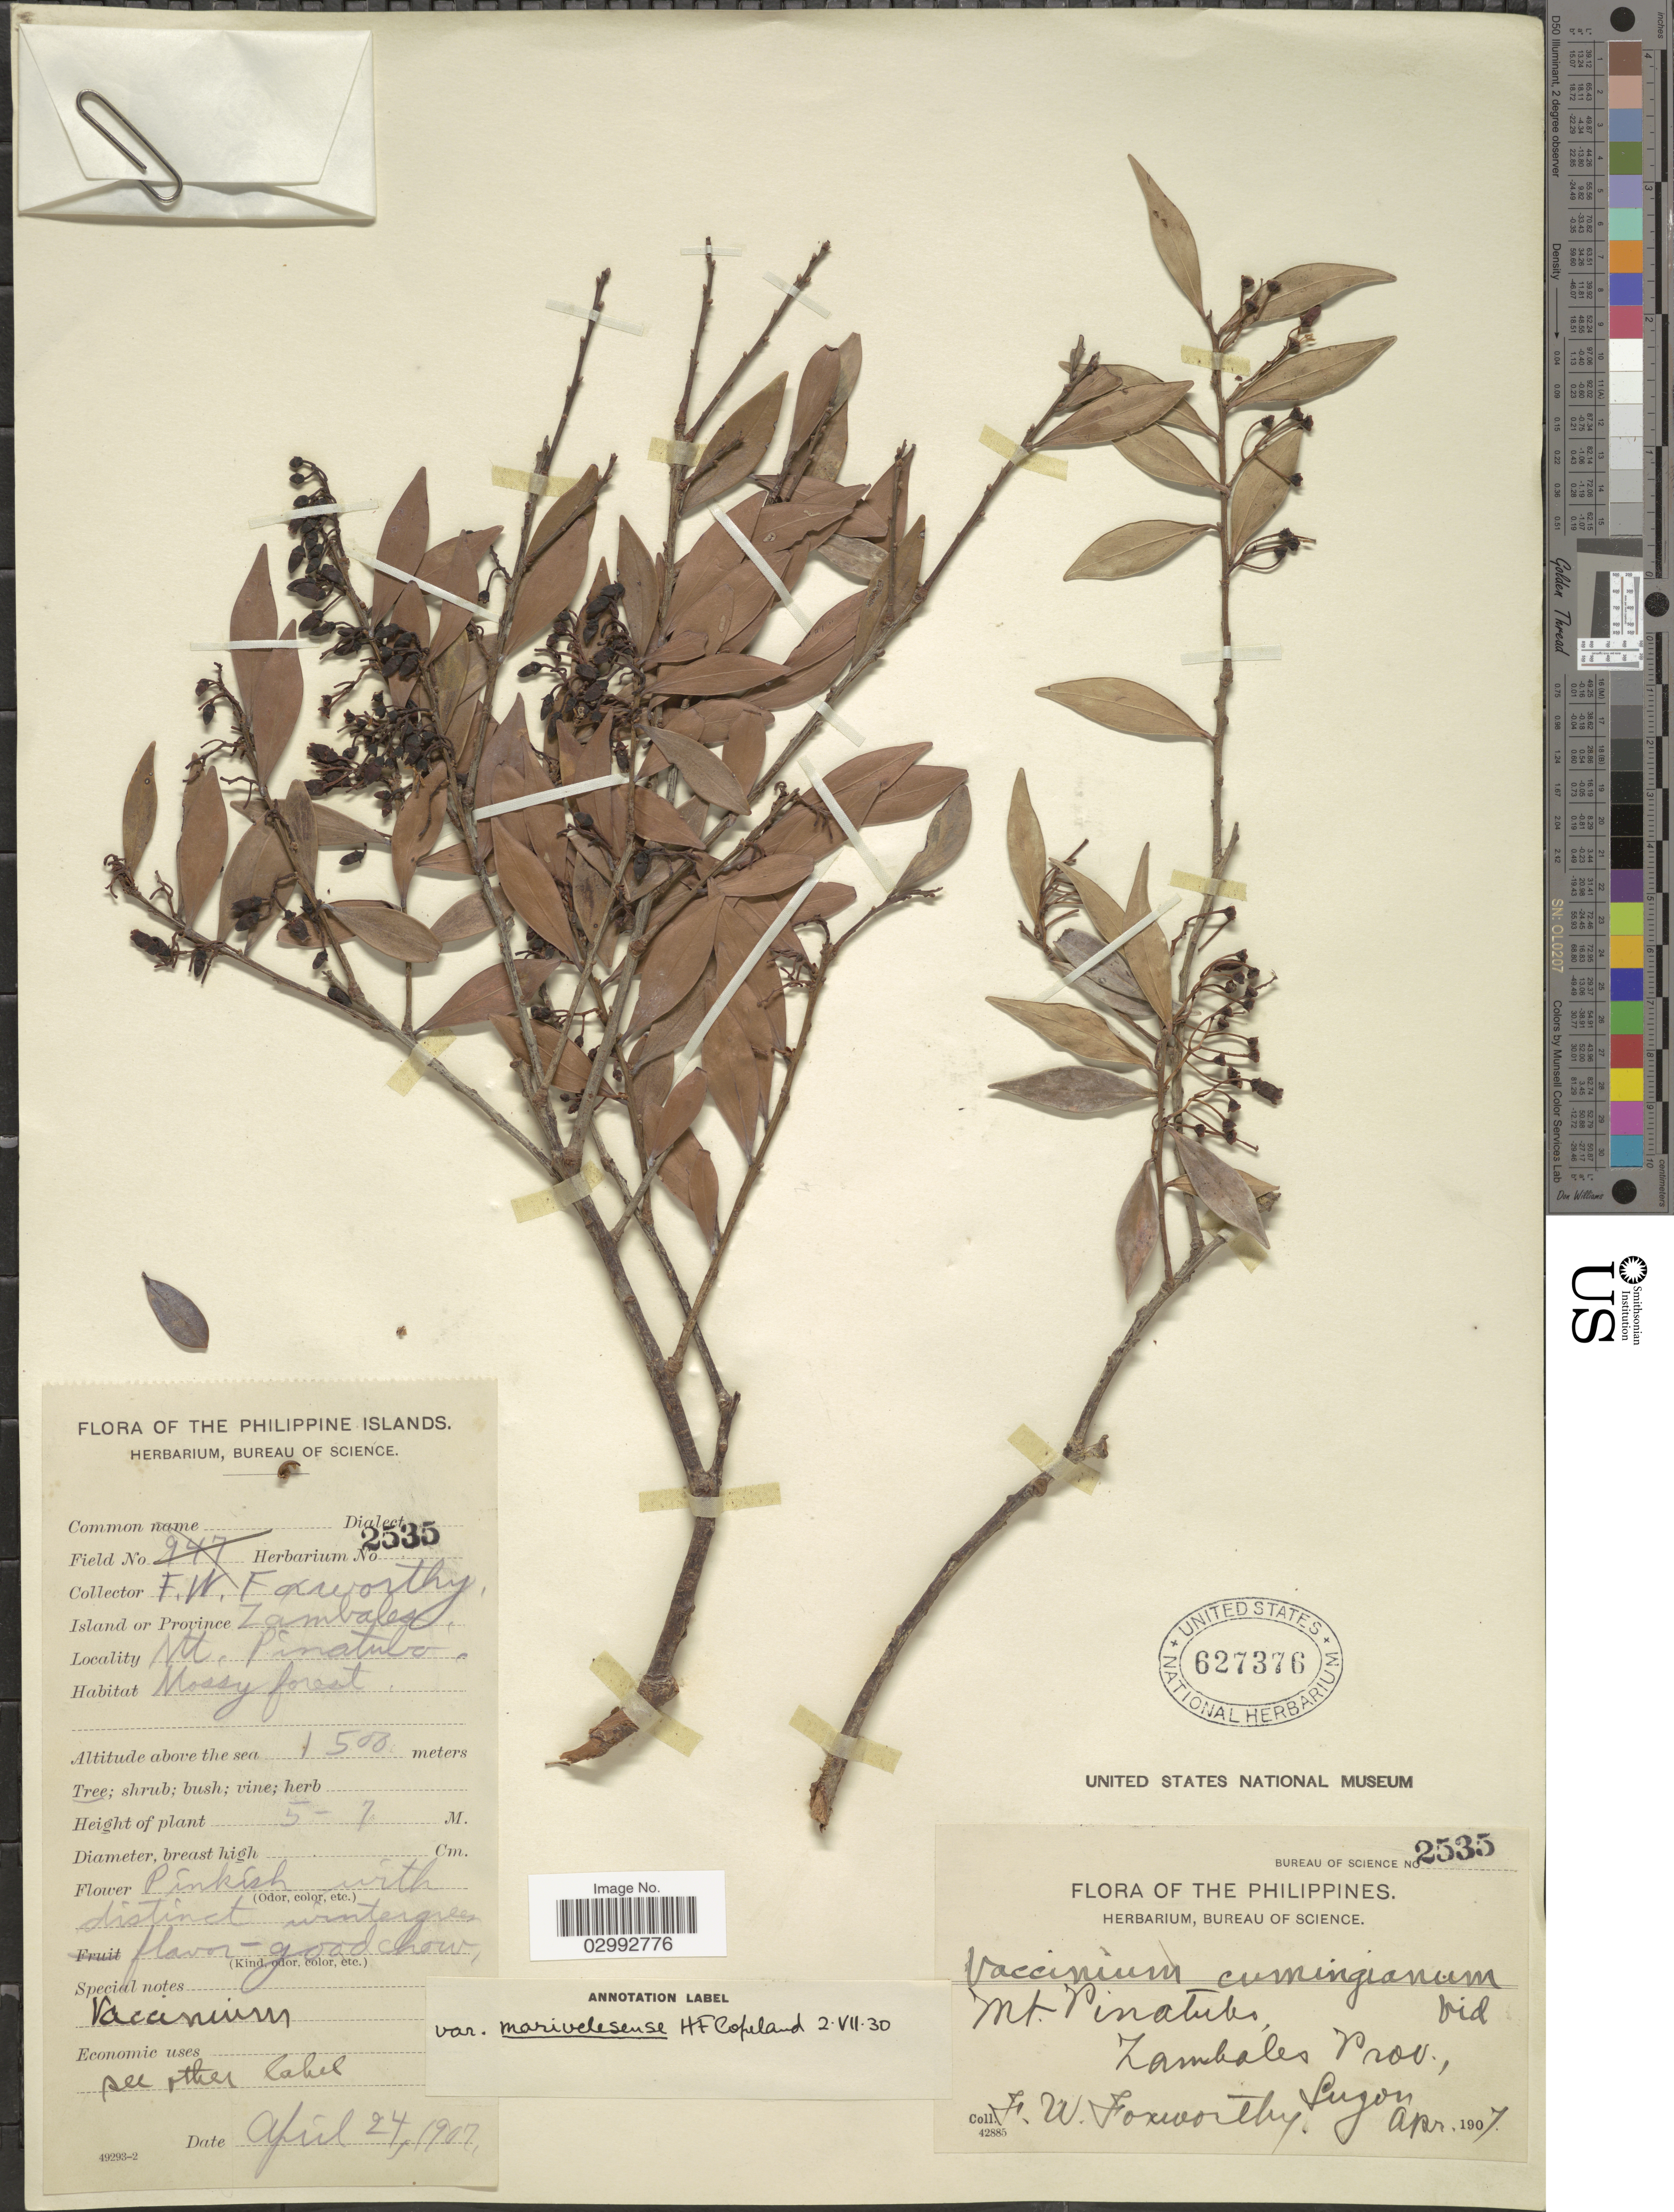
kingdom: Plantae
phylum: Tracheophyta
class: Magnoliopsida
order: Ericales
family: Ericaceae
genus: Vaccinium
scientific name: Vaccinium cumingianum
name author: S. Vidal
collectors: F. W. Foxworthy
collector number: Bureau of Science 2535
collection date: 1907-04-24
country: Philippines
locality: Mt. Pinatubo, Zambales Prov., Luzon.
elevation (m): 1500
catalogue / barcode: US 627376